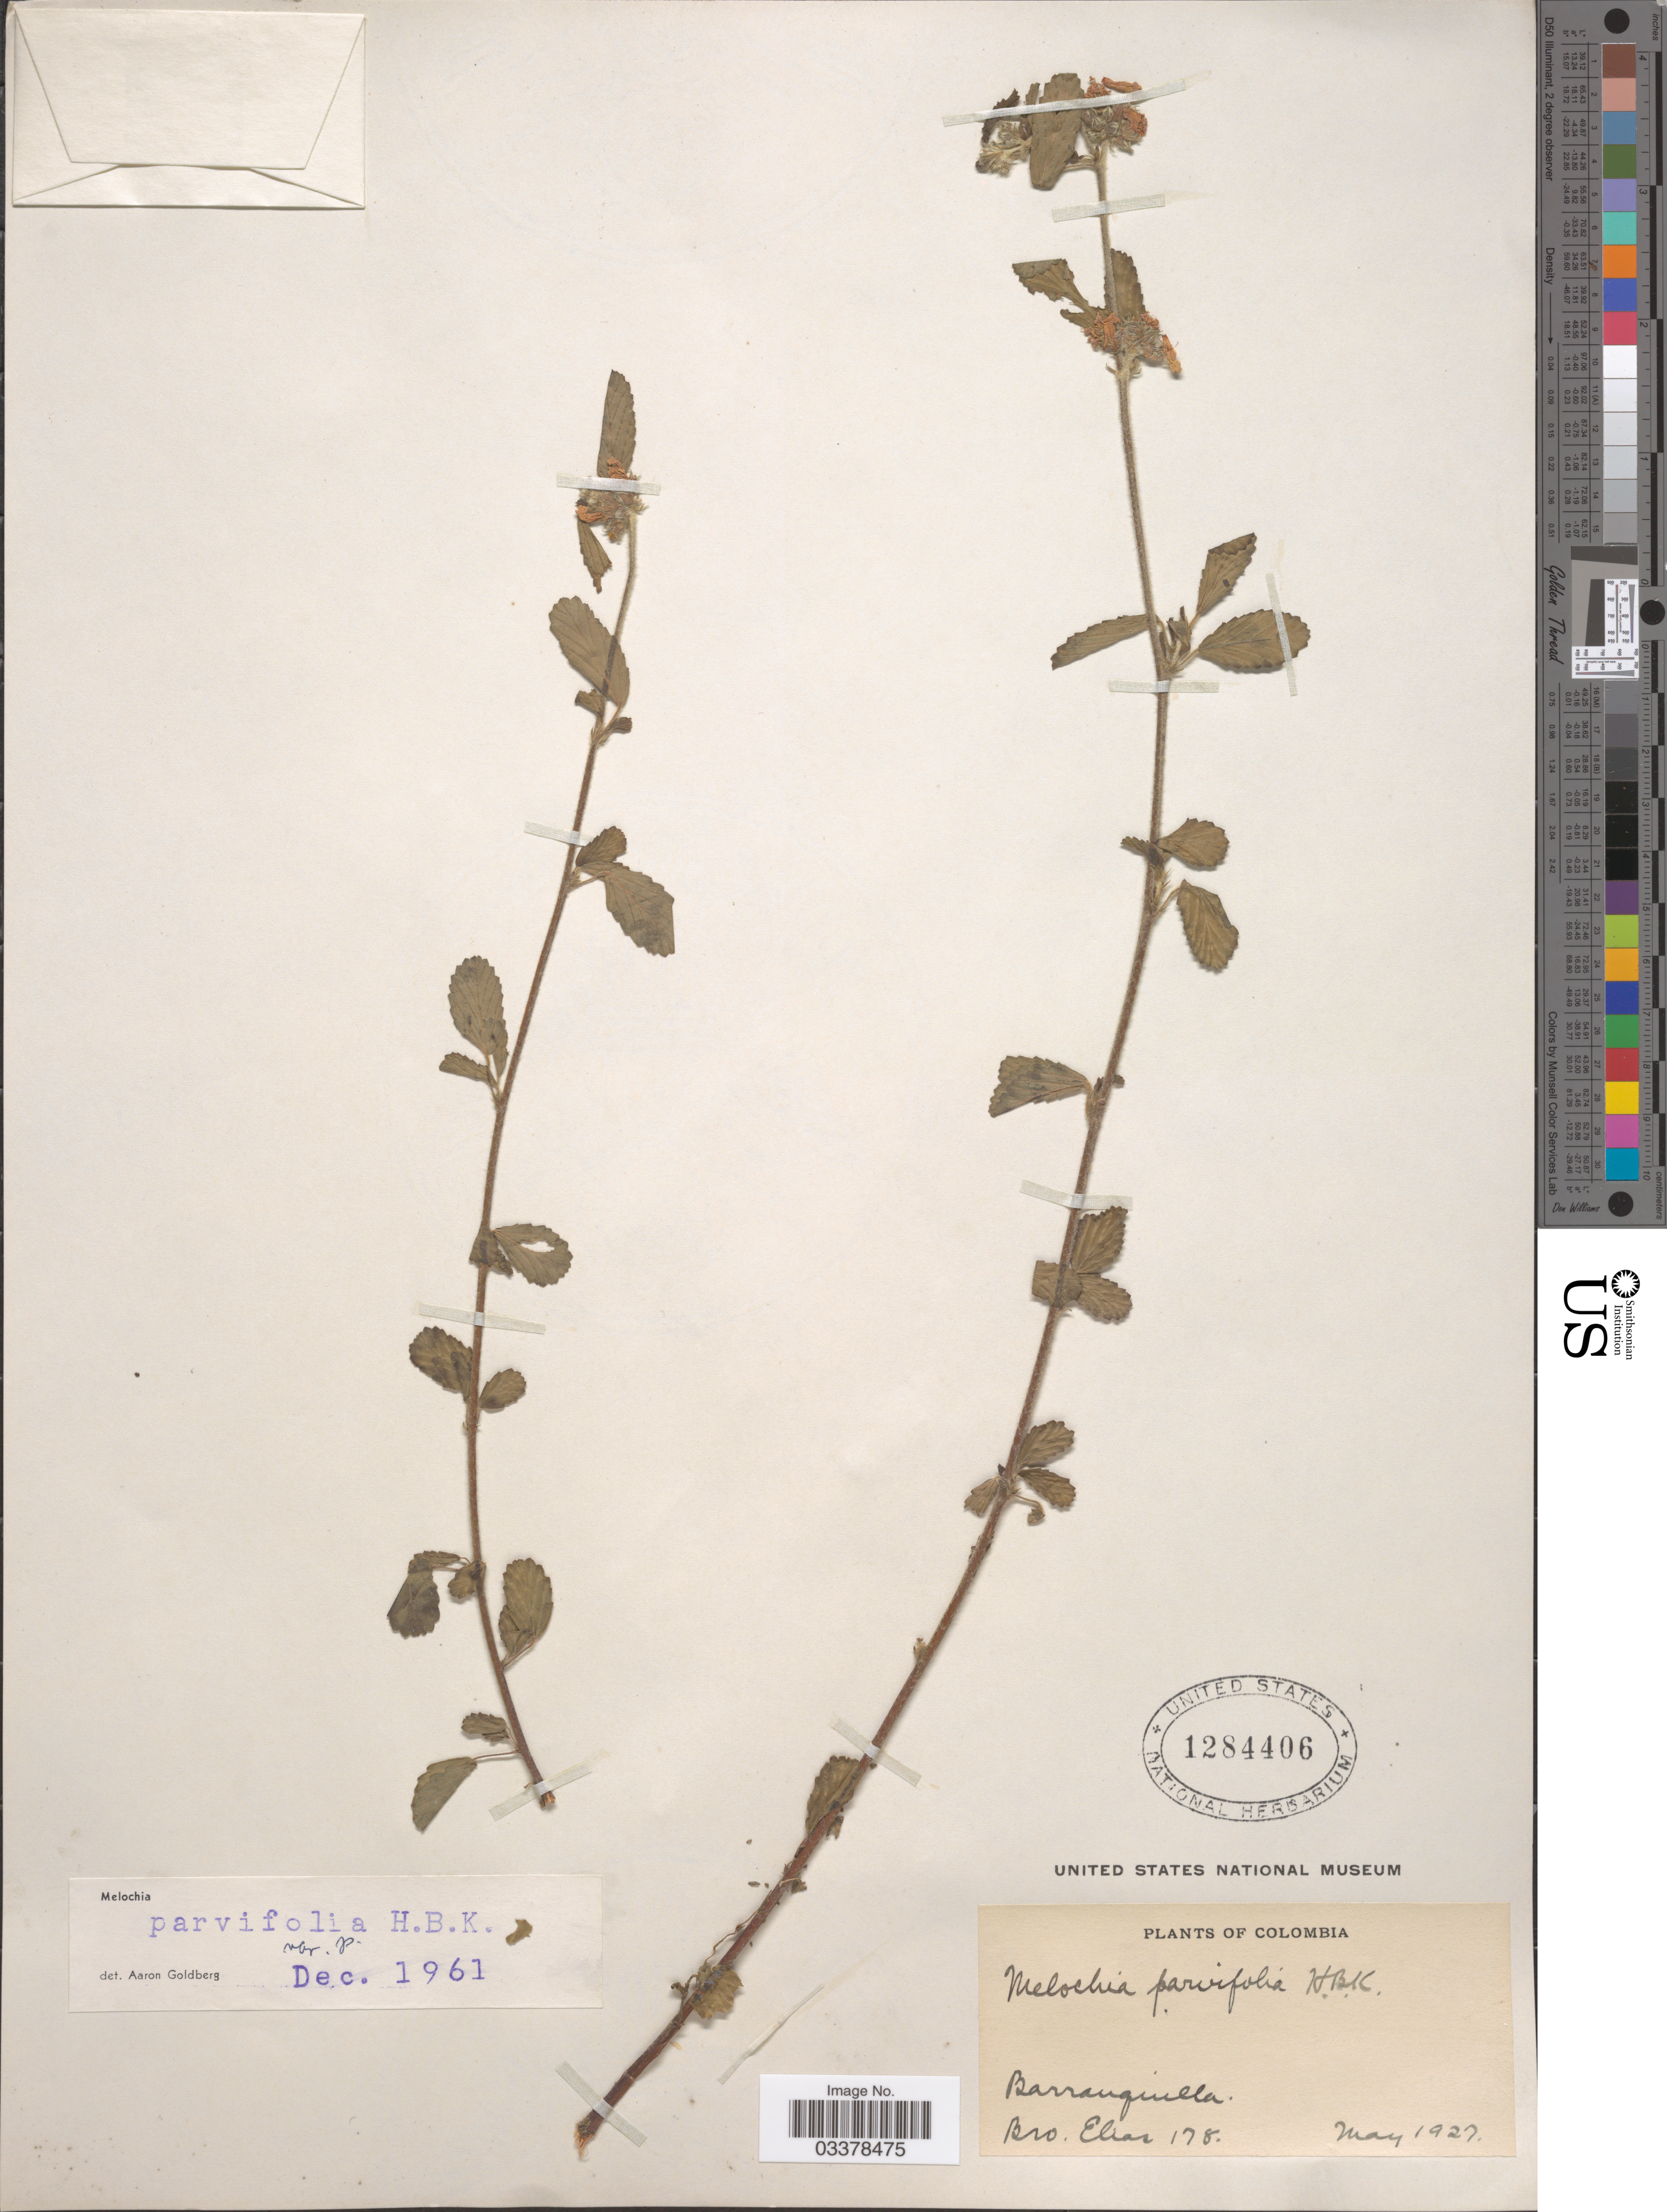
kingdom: Plantae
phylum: Tracheophyta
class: Magnoliopsida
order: Malvales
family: Malvaceae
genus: Melochia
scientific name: Melochia parvifolia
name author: Kunth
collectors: Bro. Elias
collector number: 178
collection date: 1927-05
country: Colombia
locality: Barranquilla.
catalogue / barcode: US 1284406